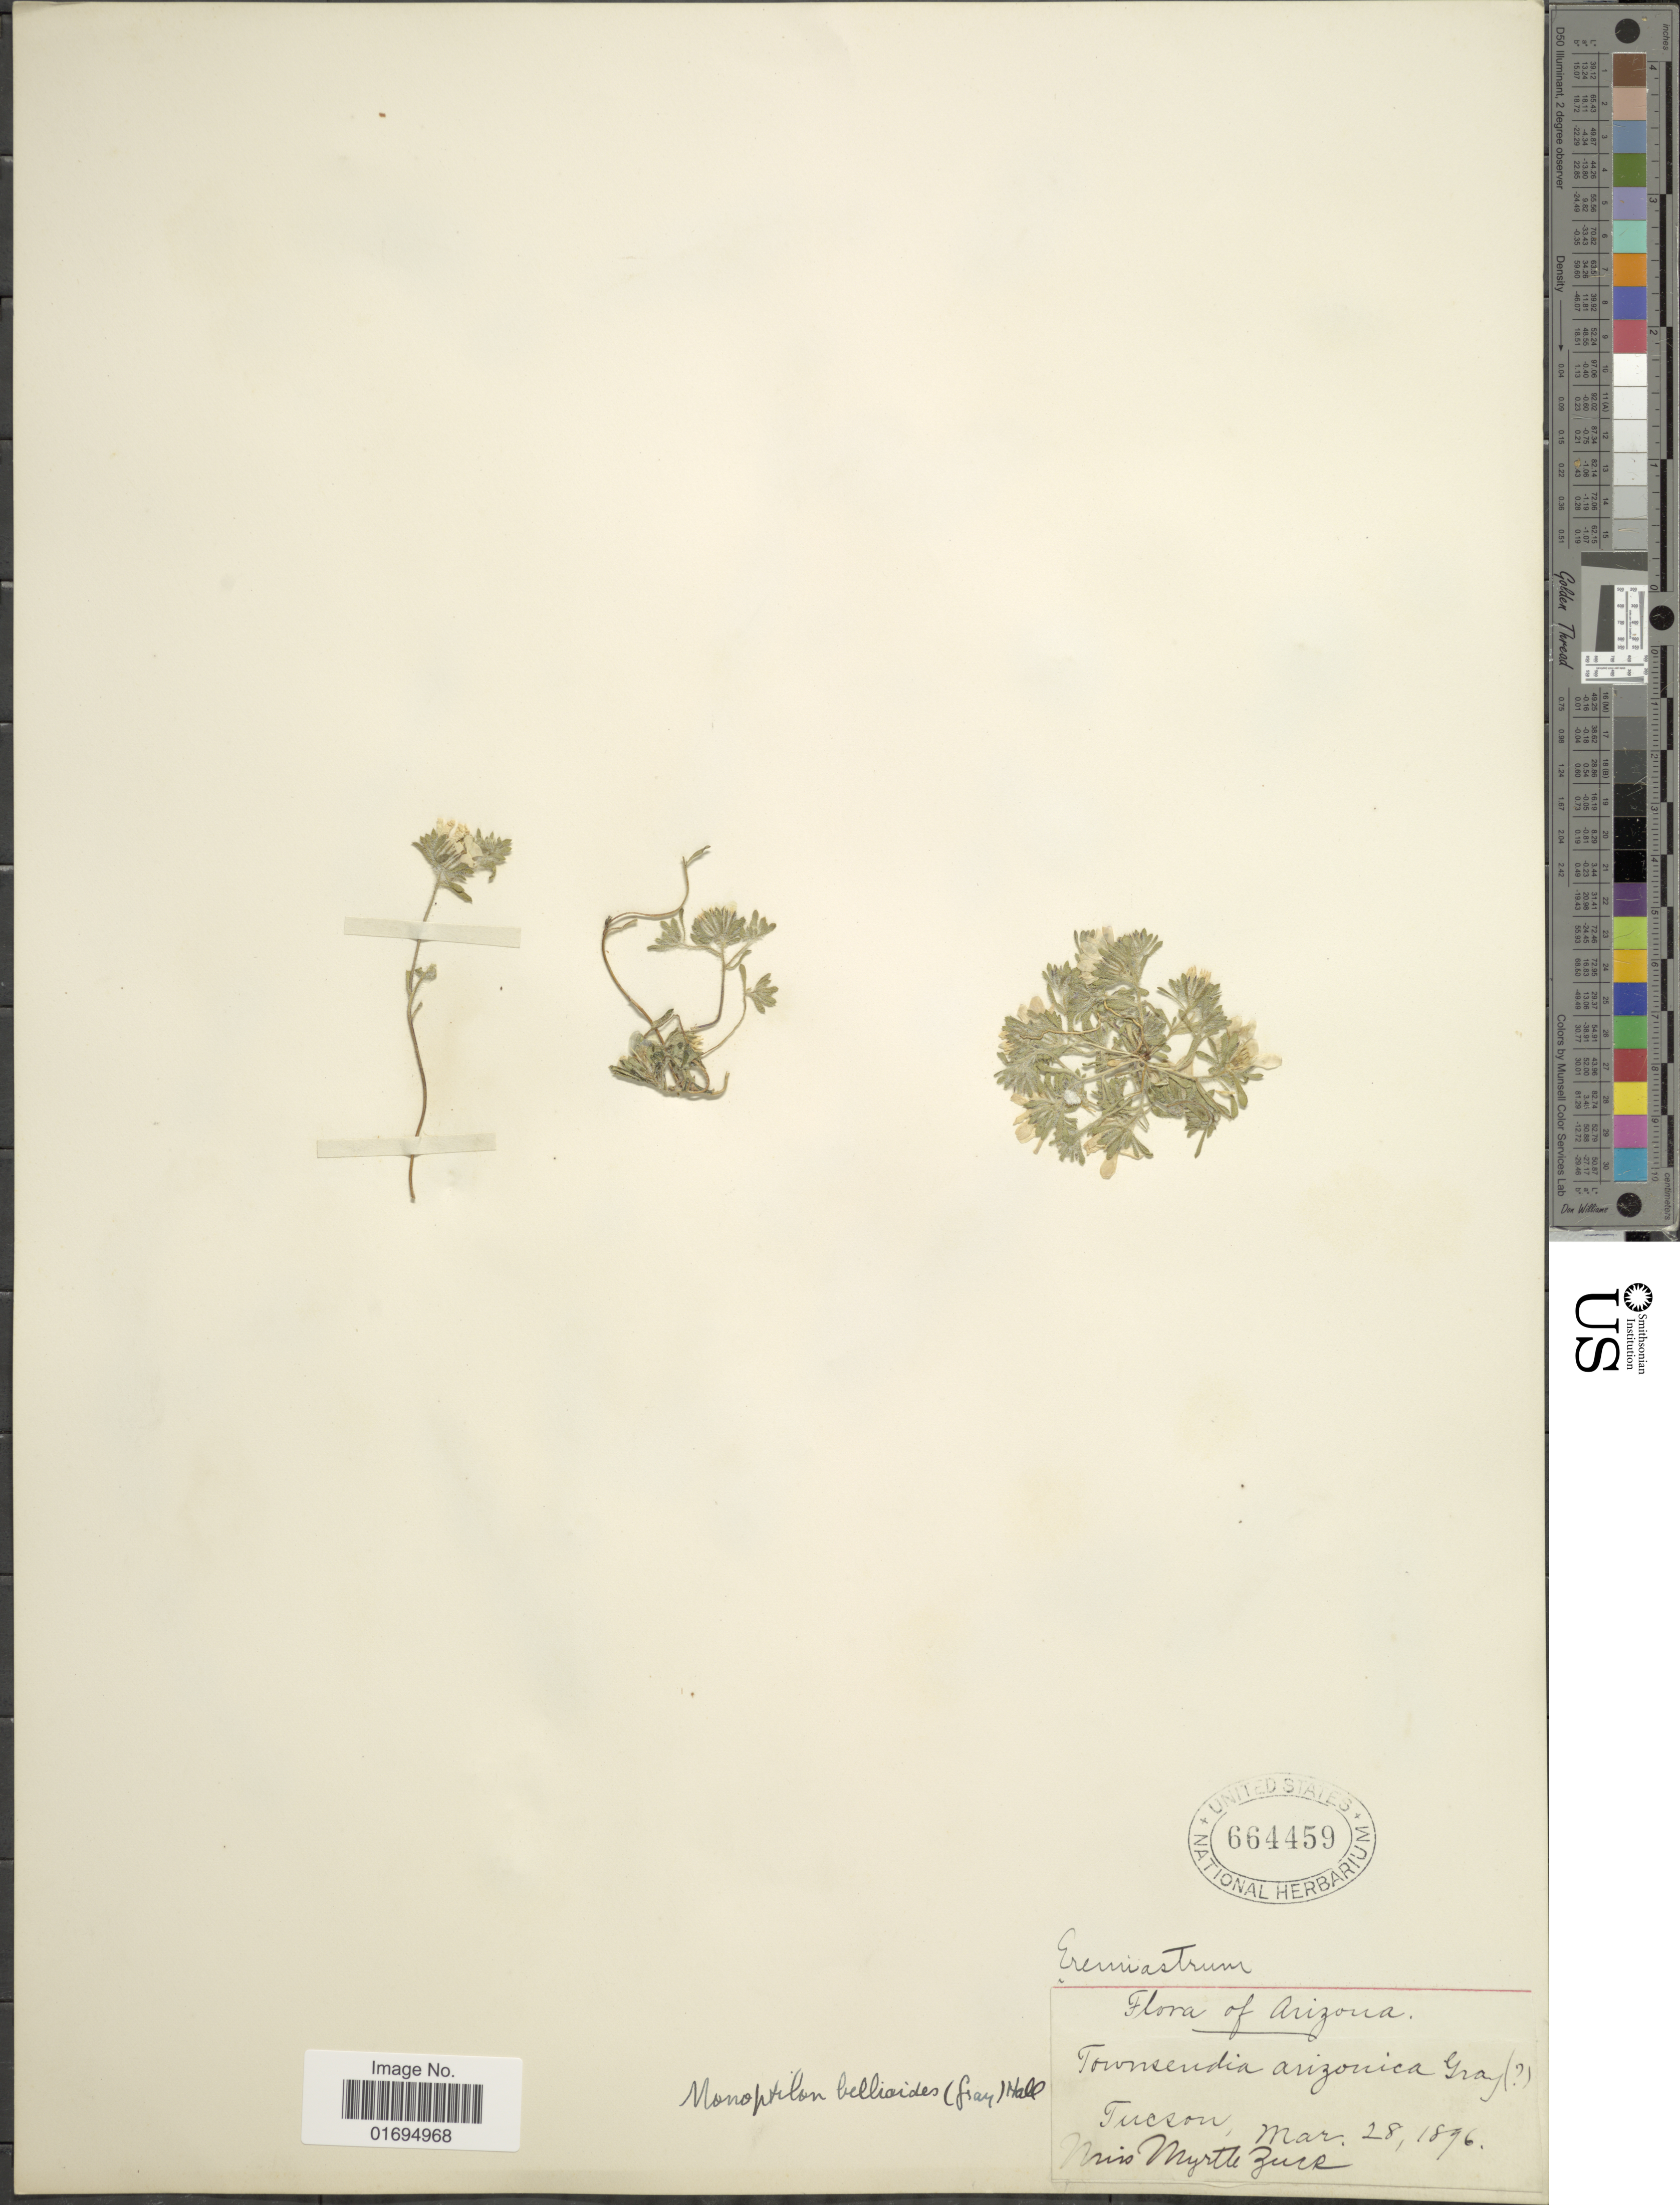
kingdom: Plantae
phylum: Tracheophyta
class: Magnoliopsida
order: Asterales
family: Asteraceae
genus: Monoptilon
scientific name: Monoptilon bellioides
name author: (A. Gray) H.M. Hall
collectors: M. Zuck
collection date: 1896-03-28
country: United States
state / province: Arizona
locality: Tucson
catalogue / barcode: US 664459